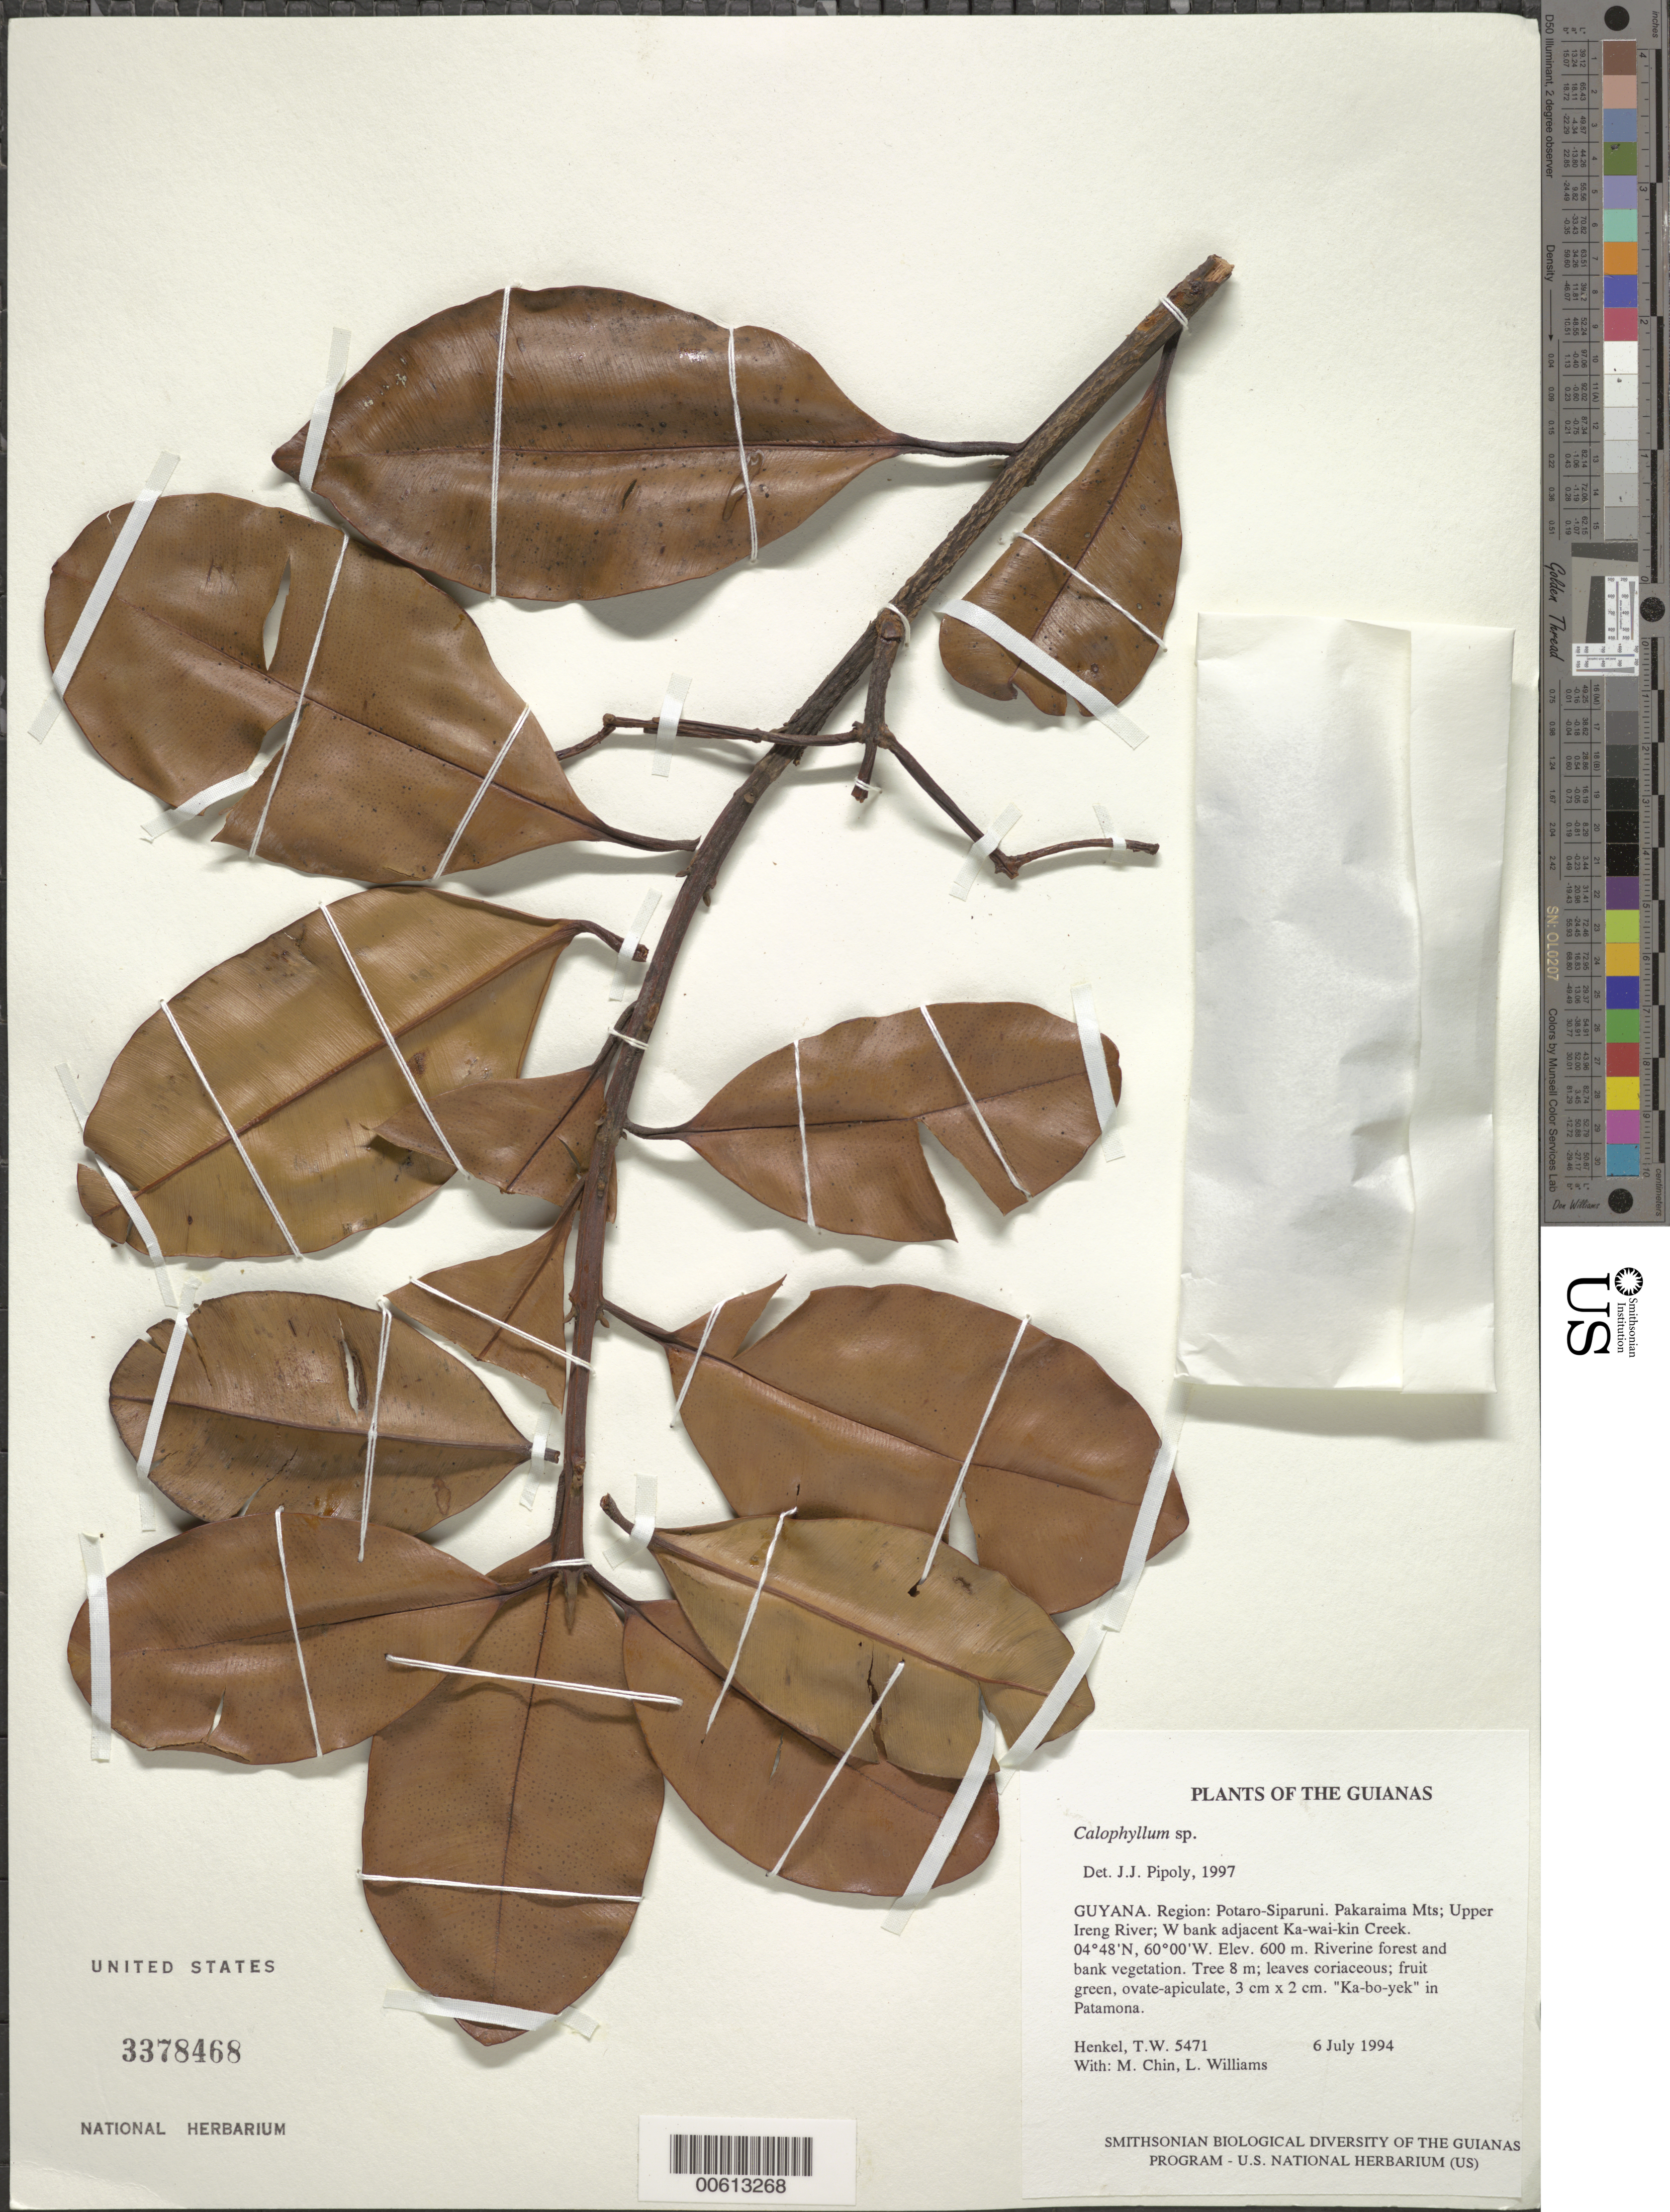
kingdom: Plantae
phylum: Tracheophyta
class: Magnoliopsida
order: Malpighiales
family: Calophyllaceae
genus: Calophyllum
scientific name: Calophyllum sp.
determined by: Pipoly, J. J., III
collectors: T. Henkel, M. Chin & L. Williams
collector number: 5471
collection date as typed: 6 July 1994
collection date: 1994-07-06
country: Guyana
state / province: Potaro-Siparuni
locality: Pakaraima Mts; Upper Ireng River; W bank adjacent Ka-wai-kin Creek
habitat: Riverine forest and bank vegetation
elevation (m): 600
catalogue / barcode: US 3378468